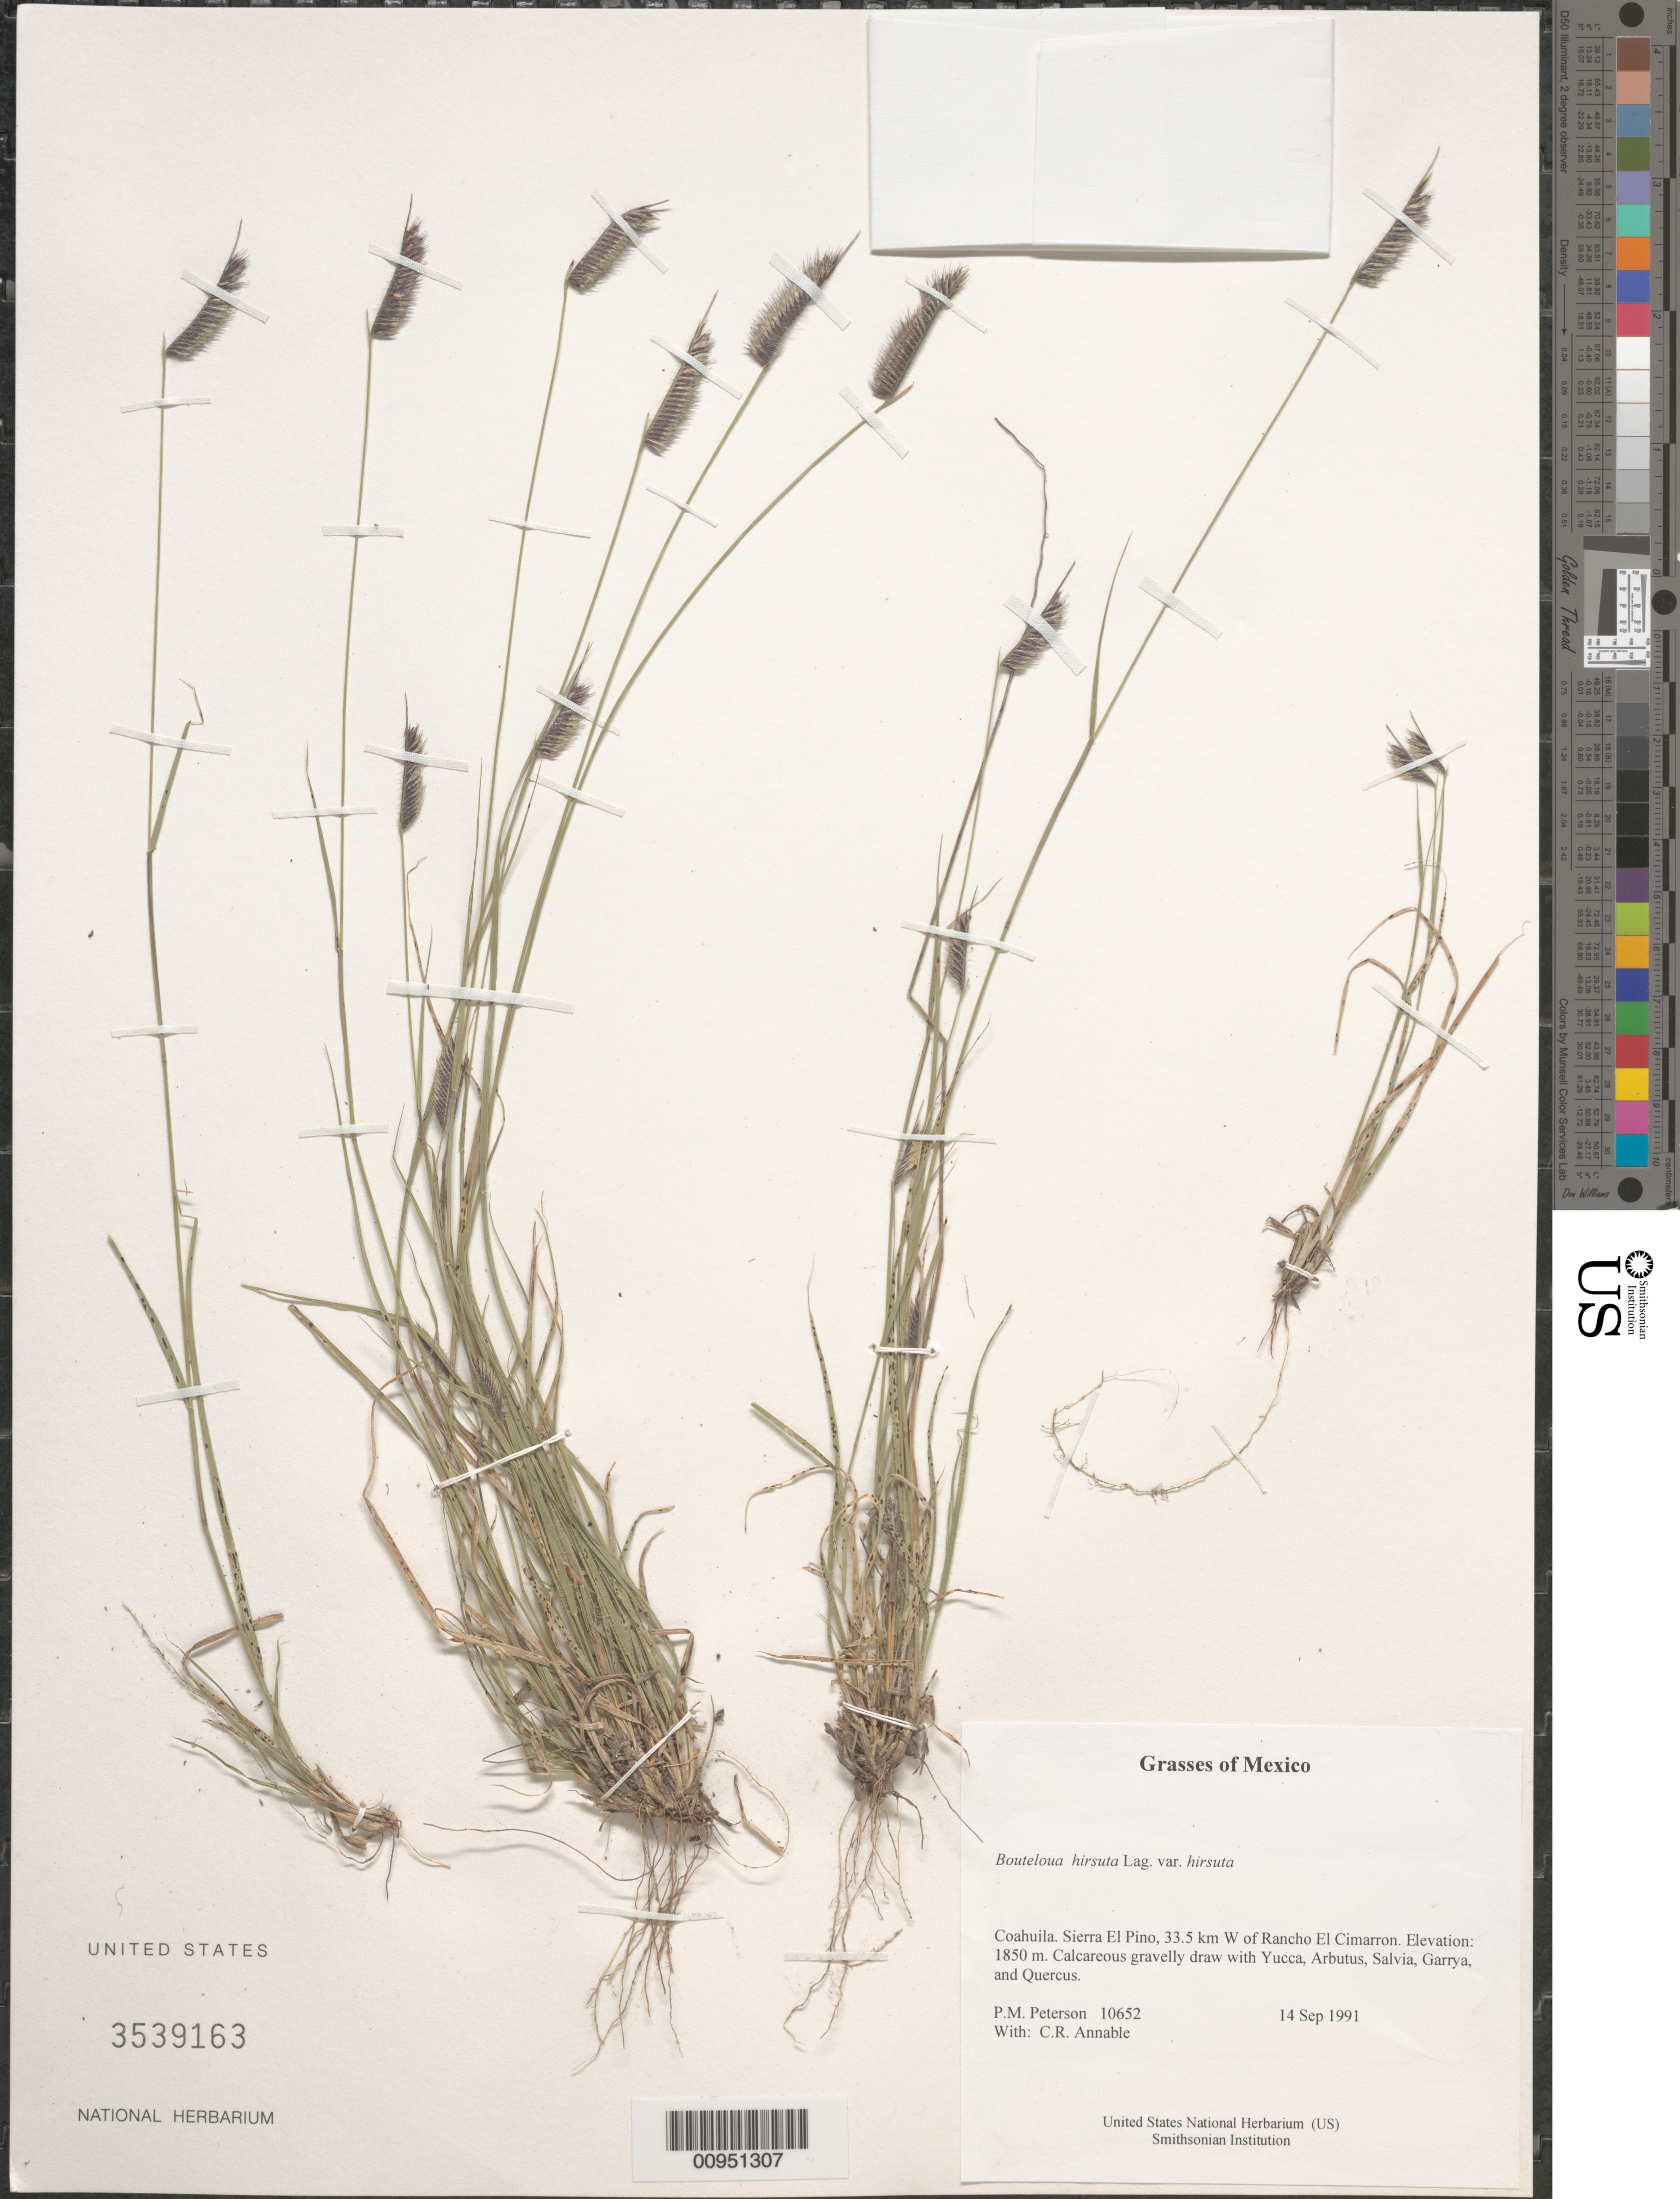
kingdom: Plantae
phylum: Tracheophyta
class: Liliopsida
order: Poales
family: Poaceae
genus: Bouteloua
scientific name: Bouteloua hirsuta var. hirsuta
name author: Lag.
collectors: P. M. Peterson & C. R. Annable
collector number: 10652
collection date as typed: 14 Sep 1991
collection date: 1991-09-14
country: Mexico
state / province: Coahuila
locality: Sierra El Pino, 33.5 km W of Rancho El Cimarron.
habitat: Calcareous gravelly draw with Yucca, Arbutus, Salvia, Garrya, and Quercus.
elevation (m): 1850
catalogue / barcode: US 3539163